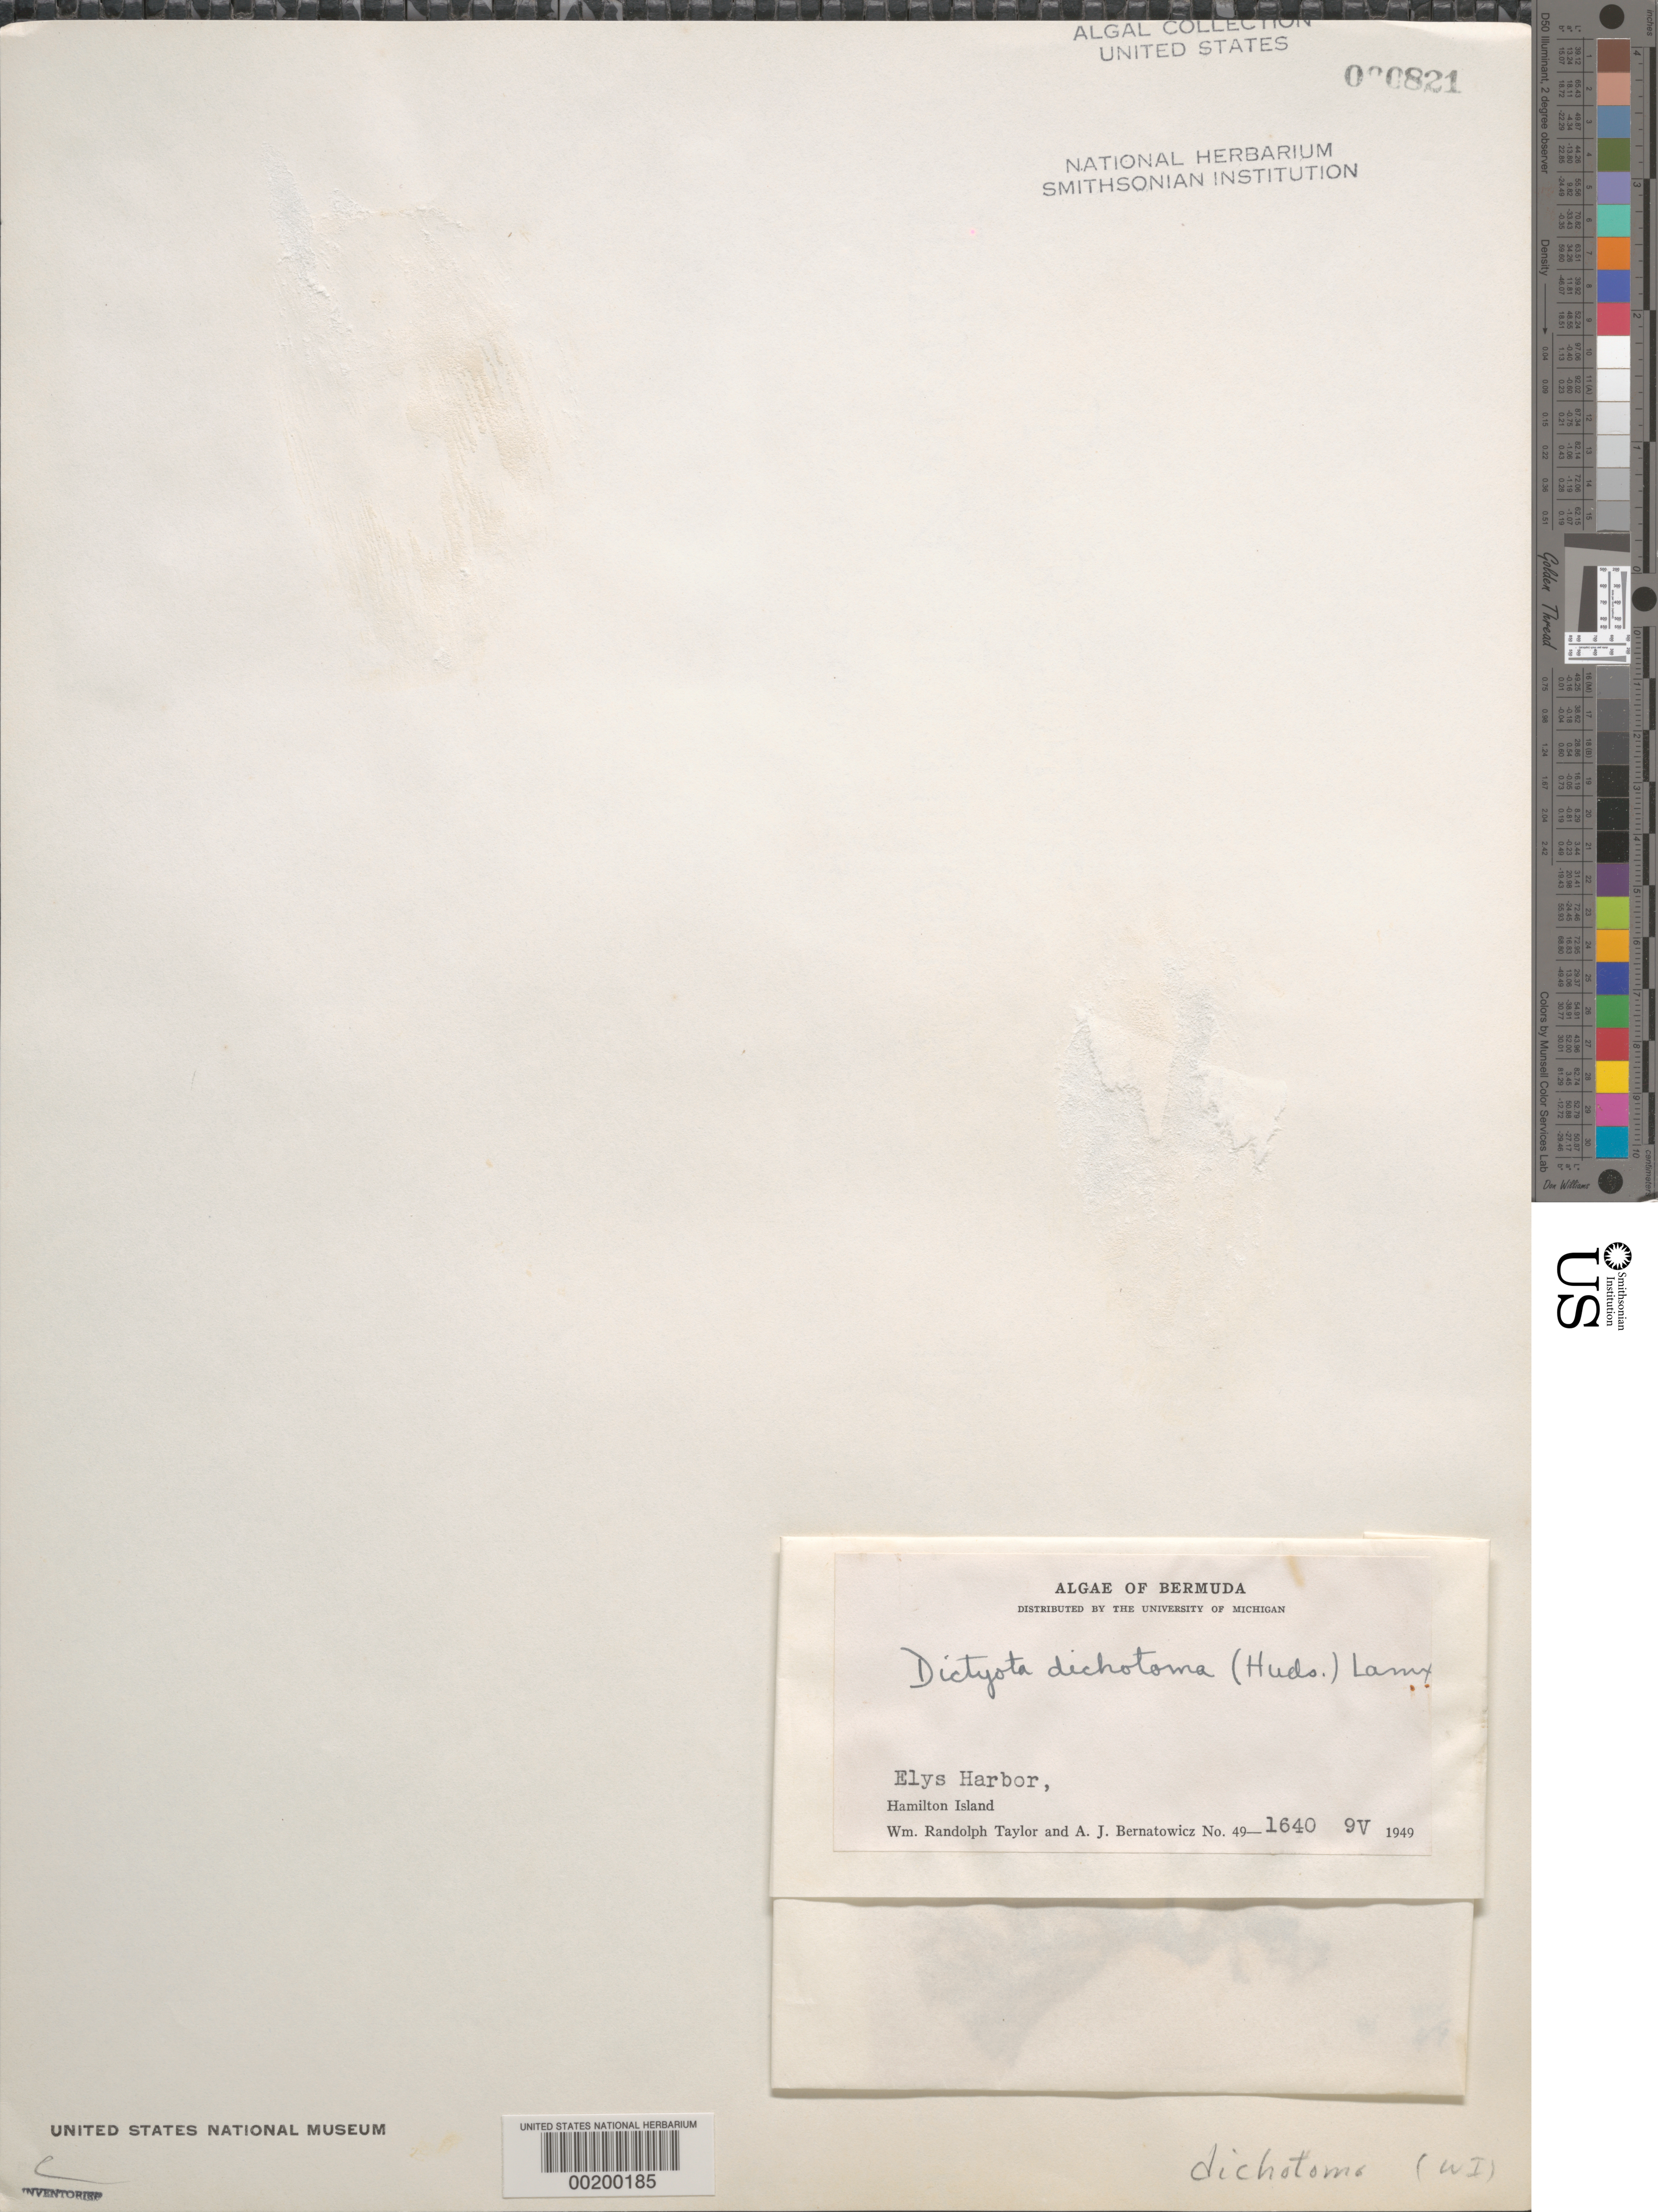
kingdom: Chromista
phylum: Ochrophyta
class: Phaeophyceae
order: Dictyotales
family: Dictyotaceae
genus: Dictyota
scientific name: Dictyota dichotoma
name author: (Huds.) J.V.Lamouroux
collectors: W. R. Taylor & A. Bernatowicz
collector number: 49-1640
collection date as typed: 09. V. 1949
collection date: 1949-05-09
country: Bermuda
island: Bermuda Island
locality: Elys Harbor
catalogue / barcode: US 821